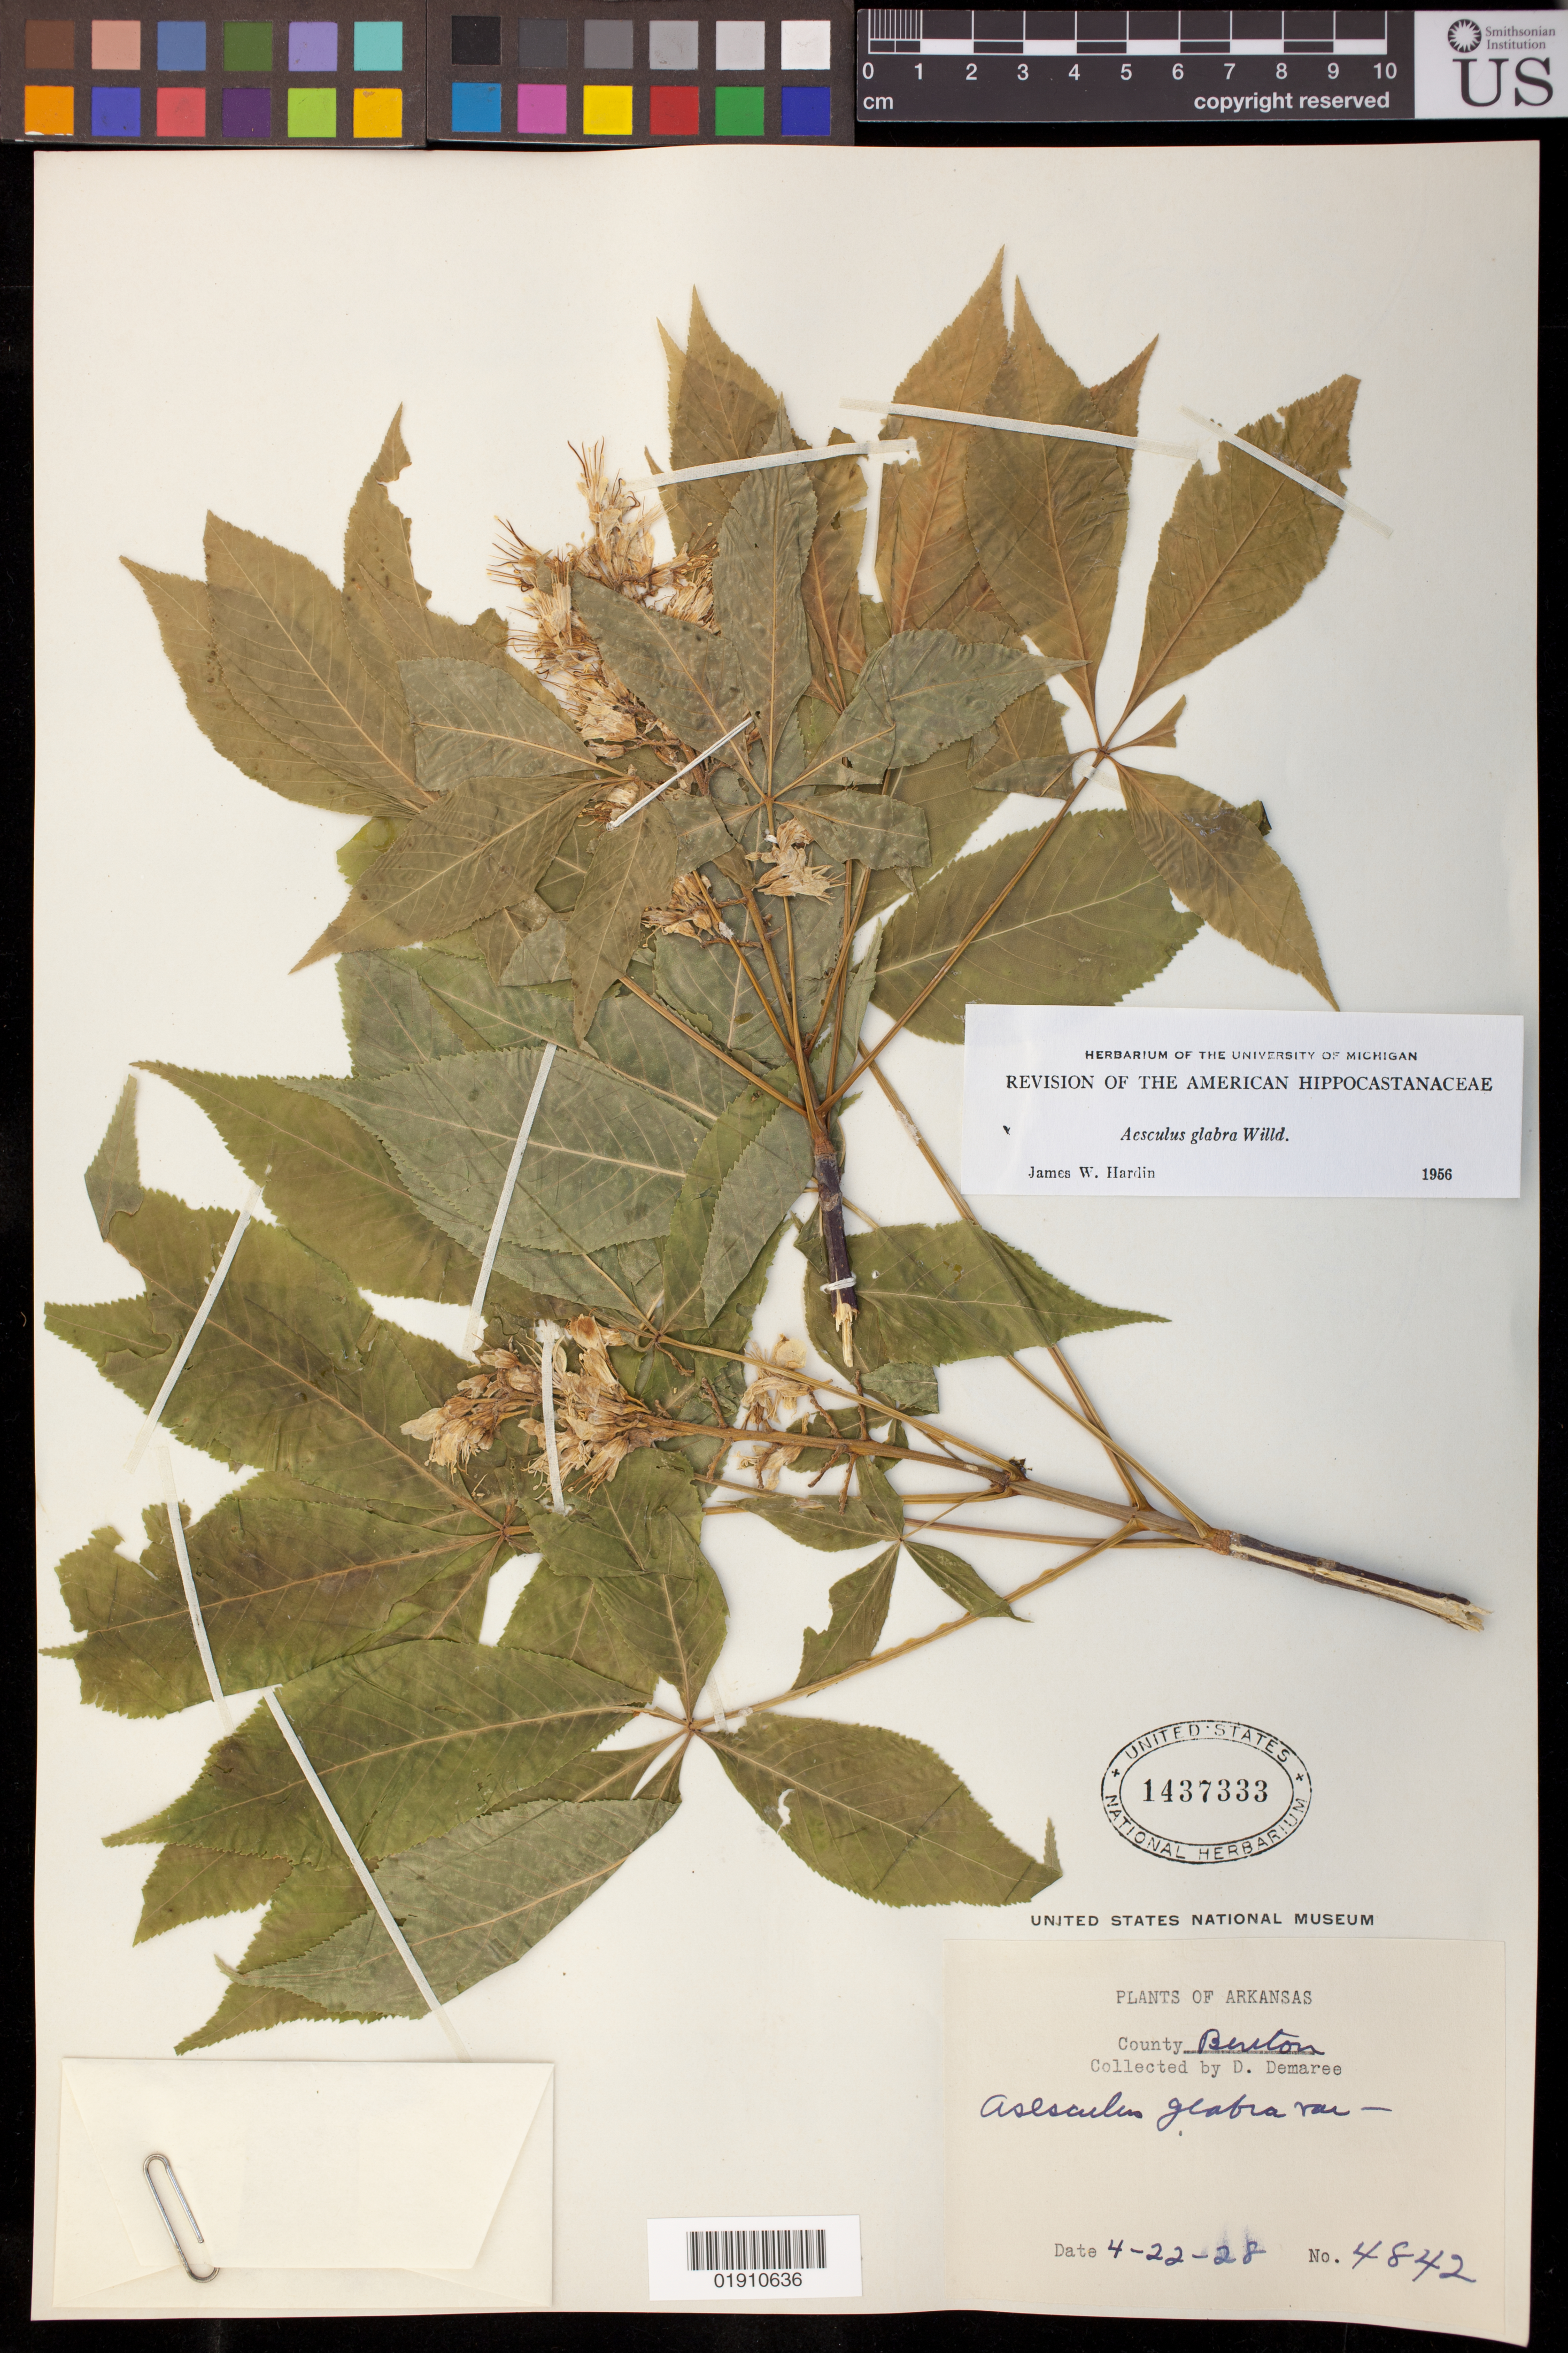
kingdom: Plantae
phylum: Tracheophyta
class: Magnoliopsida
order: Sapindales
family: Sapindaceae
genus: Aesculus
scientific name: Aesculus glabra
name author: Willd.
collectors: D. Demaree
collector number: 4842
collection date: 1928-04-22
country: United States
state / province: Arkansas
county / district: Benton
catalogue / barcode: US 1437333